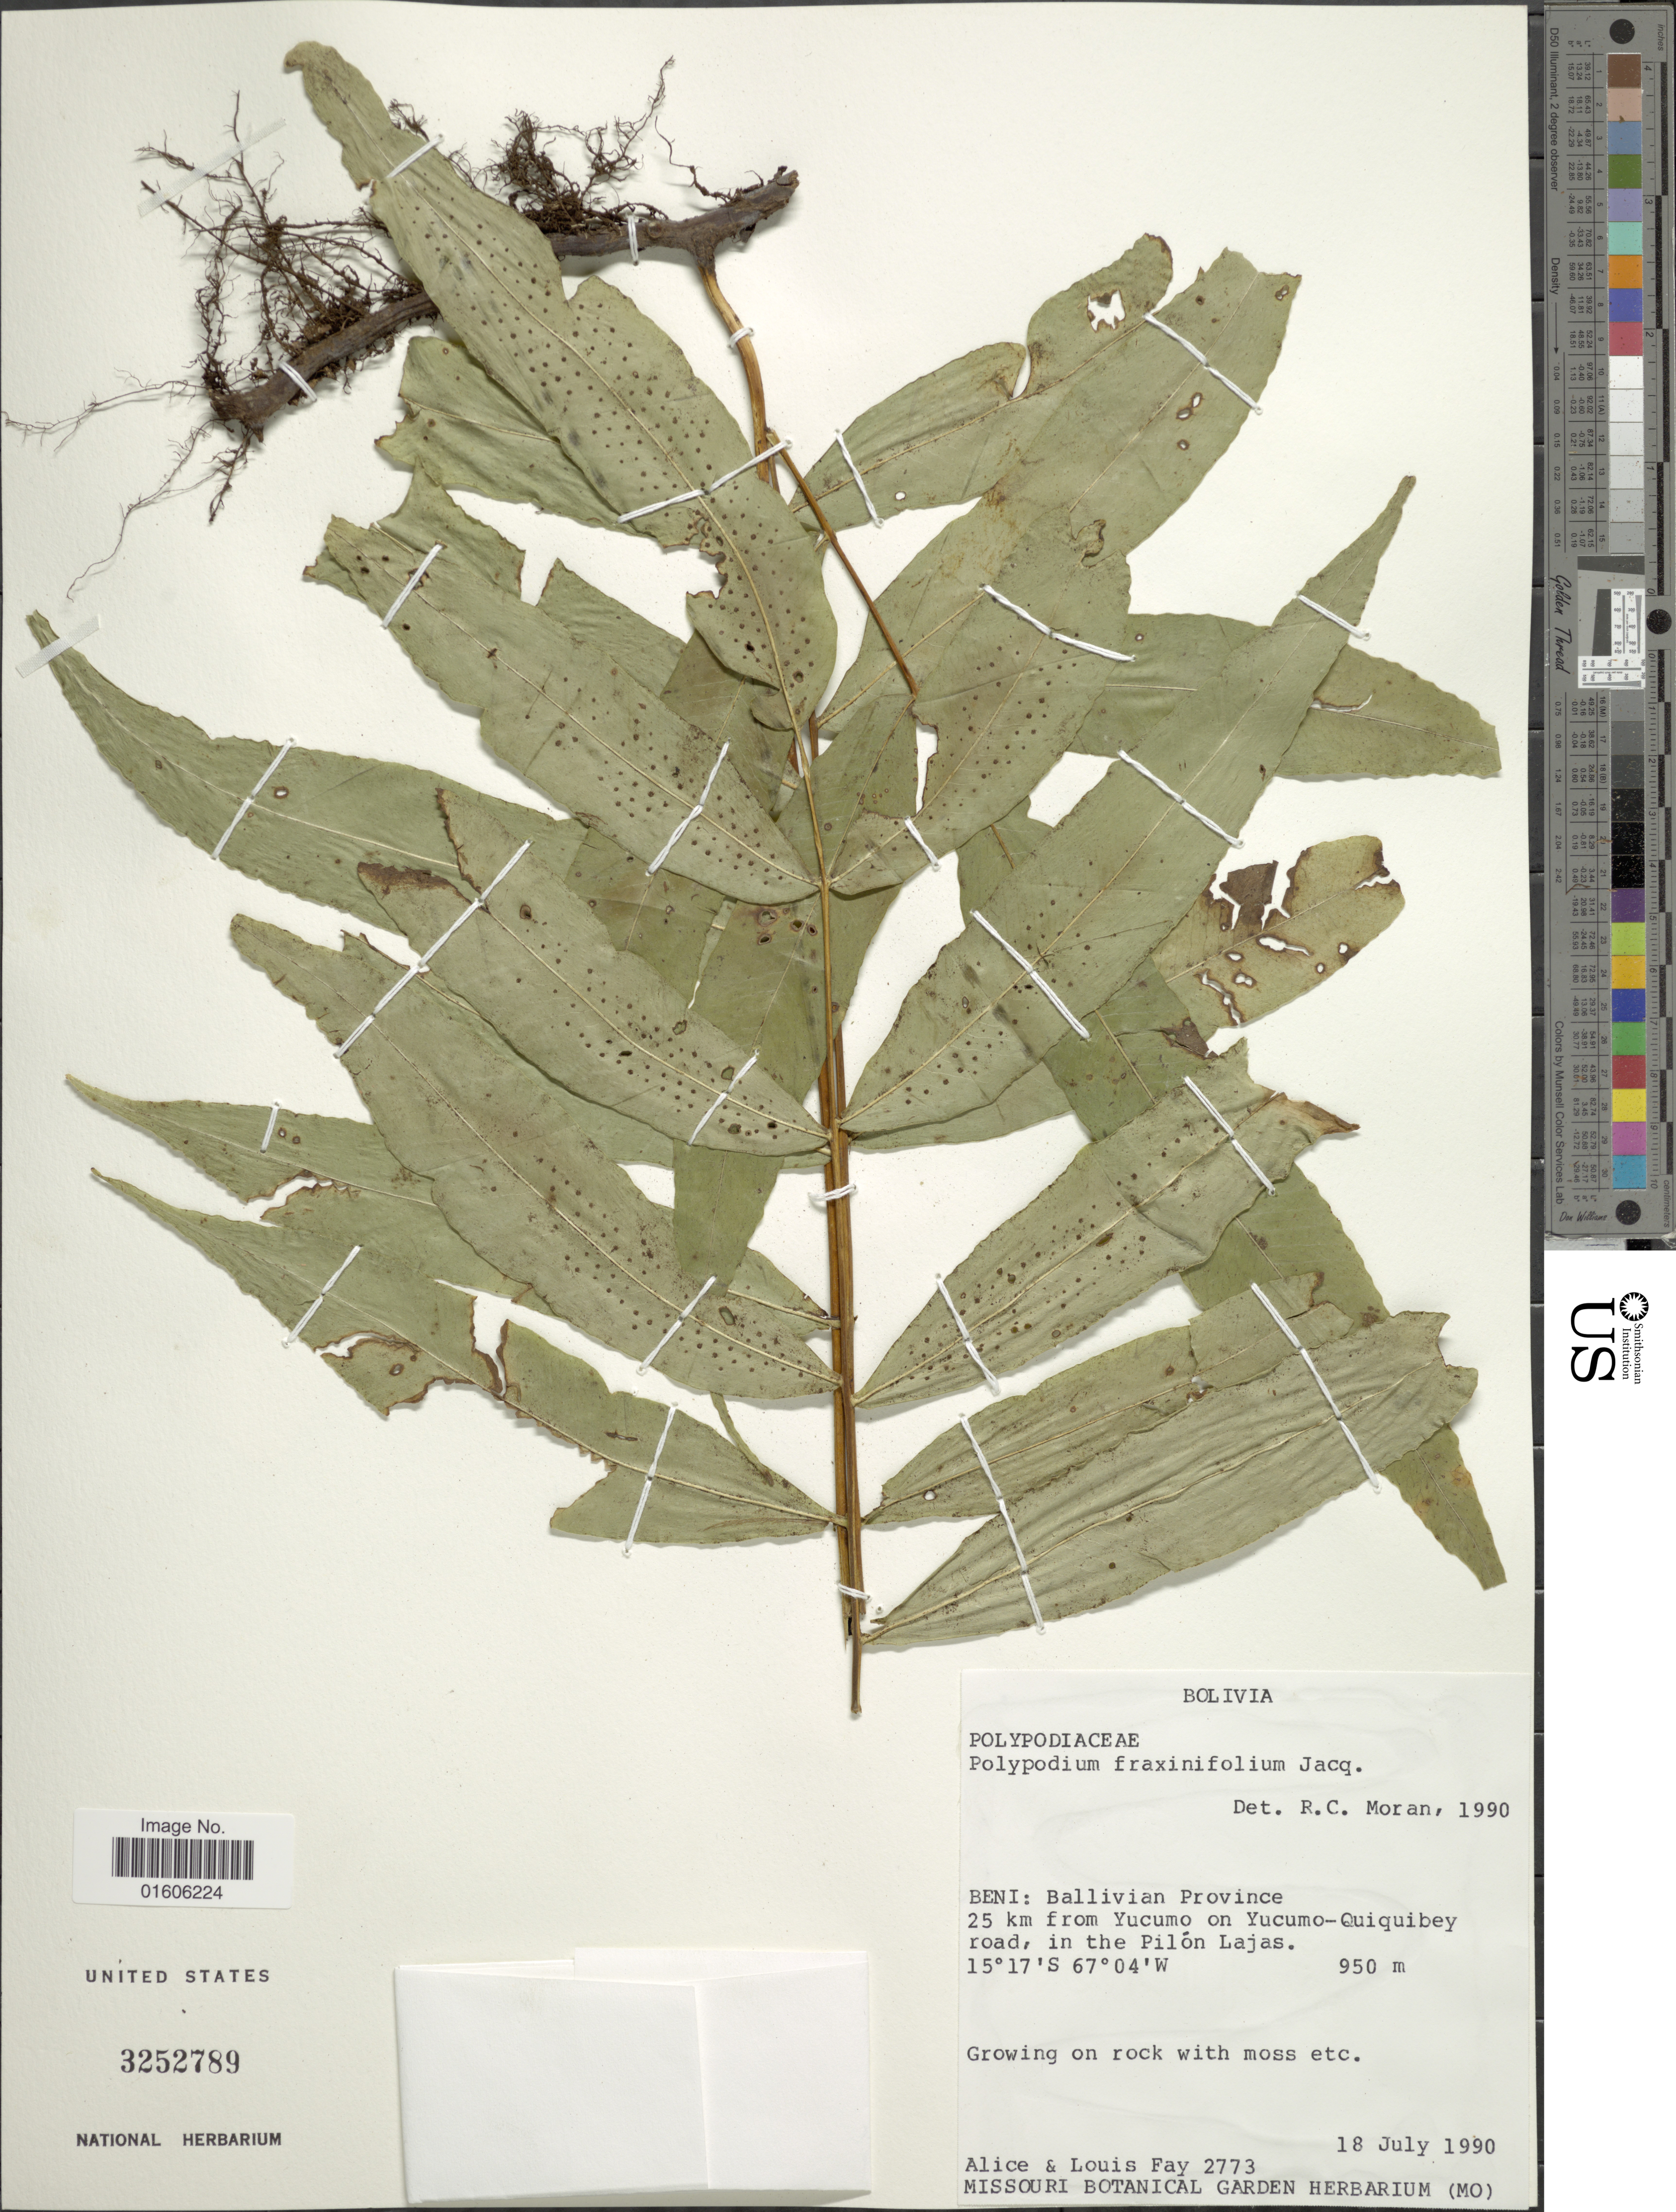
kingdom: Plantae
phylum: Tracheophyta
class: Polypodiopsida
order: Polypodiales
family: Polypodiaceae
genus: Serpocaulon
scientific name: Serpocaulon fraxinifolium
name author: (Jacq.) A.R. Sm.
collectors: A. Fay & L. Fay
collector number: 2773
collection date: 1990-07-18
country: Bolivia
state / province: Beni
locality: Ballivian Province. 25 km from Yucumo on Yucumo-Quiquibey road, in the Pilón Lajas.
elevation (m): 950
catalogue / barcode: US 3252789